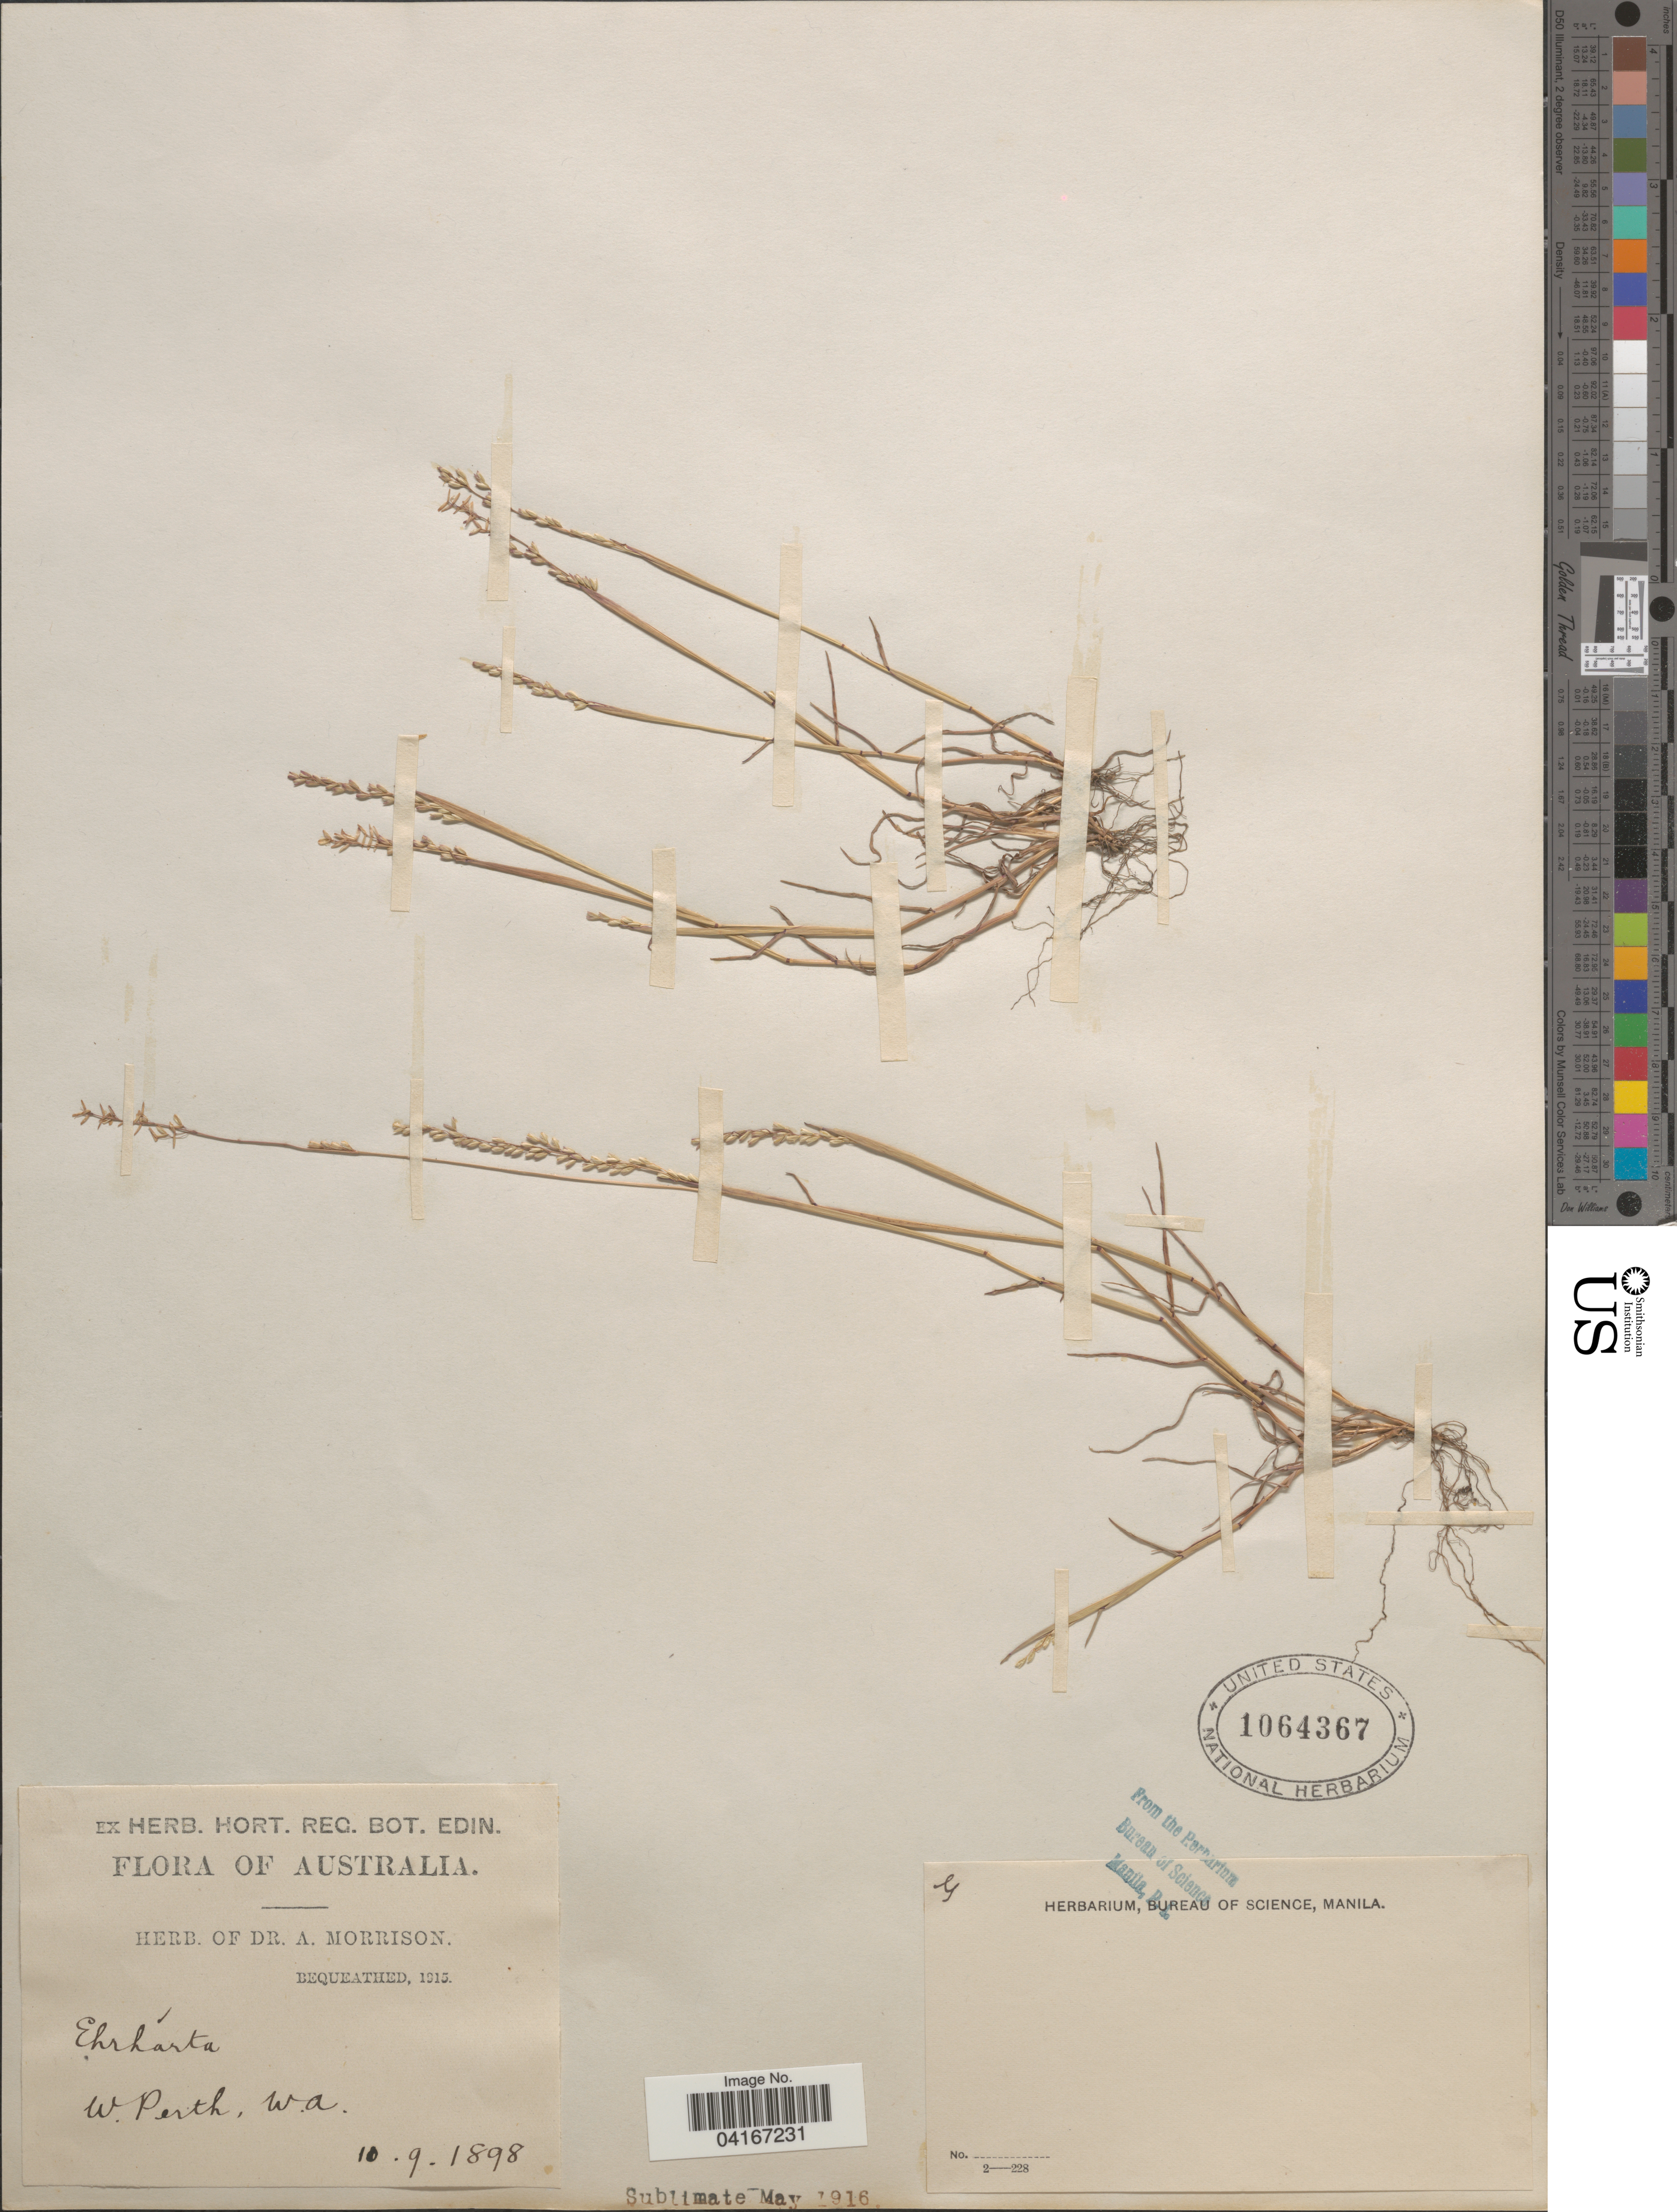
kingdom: Plantae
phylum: Tracheophyta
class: Liliopsida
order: Poales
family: Poaceae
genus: Ehrharta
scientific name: Ehrharta erecta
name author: Lam.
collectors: ex herb. Dr. A. Morrison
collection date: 1898-09-10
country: Australia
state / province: Western Australia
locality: W. Perth.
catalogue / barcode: US 1064367